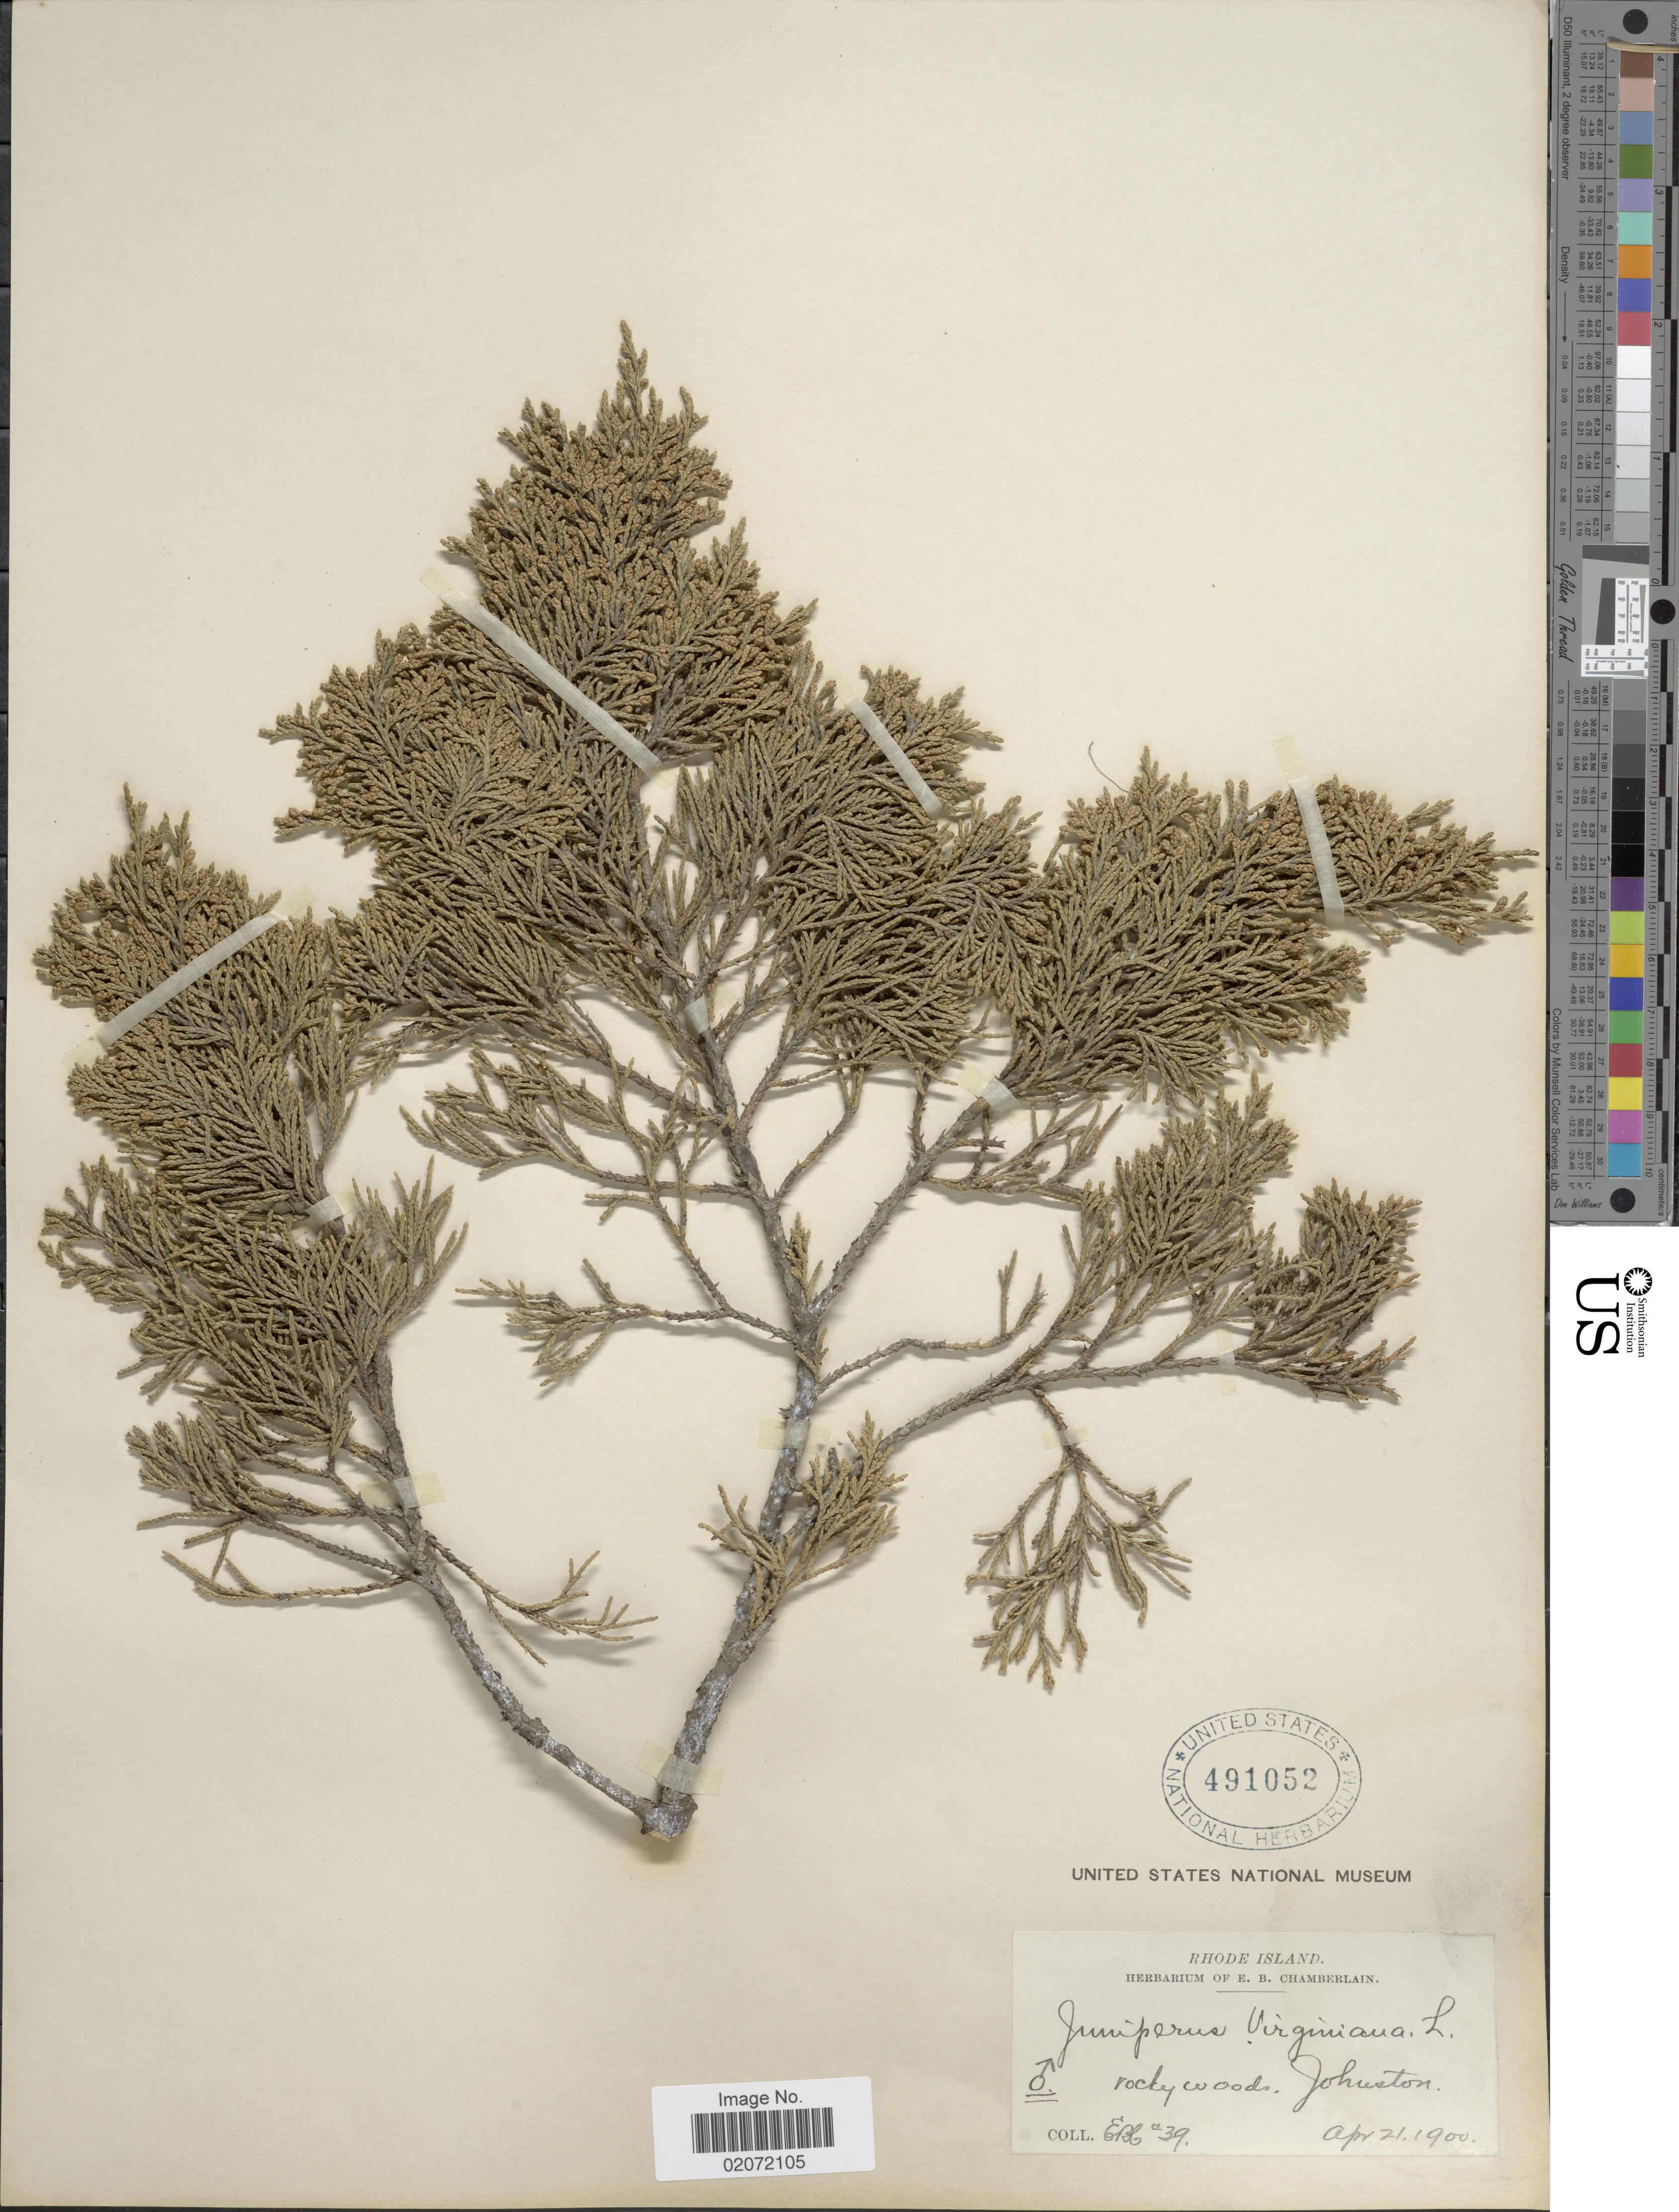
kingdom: Plantae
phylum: Tracheophyta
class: Pinopsida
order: Pinales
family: Cupressaceae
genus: Juniperus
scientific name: Juniperus virginiana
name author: L.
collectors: E. Chamberlain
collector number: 39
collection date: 1900-04-21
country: United States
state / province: Rhode Island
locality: Rhode Island. rocky woods, Johnston.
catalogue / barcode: US 491052